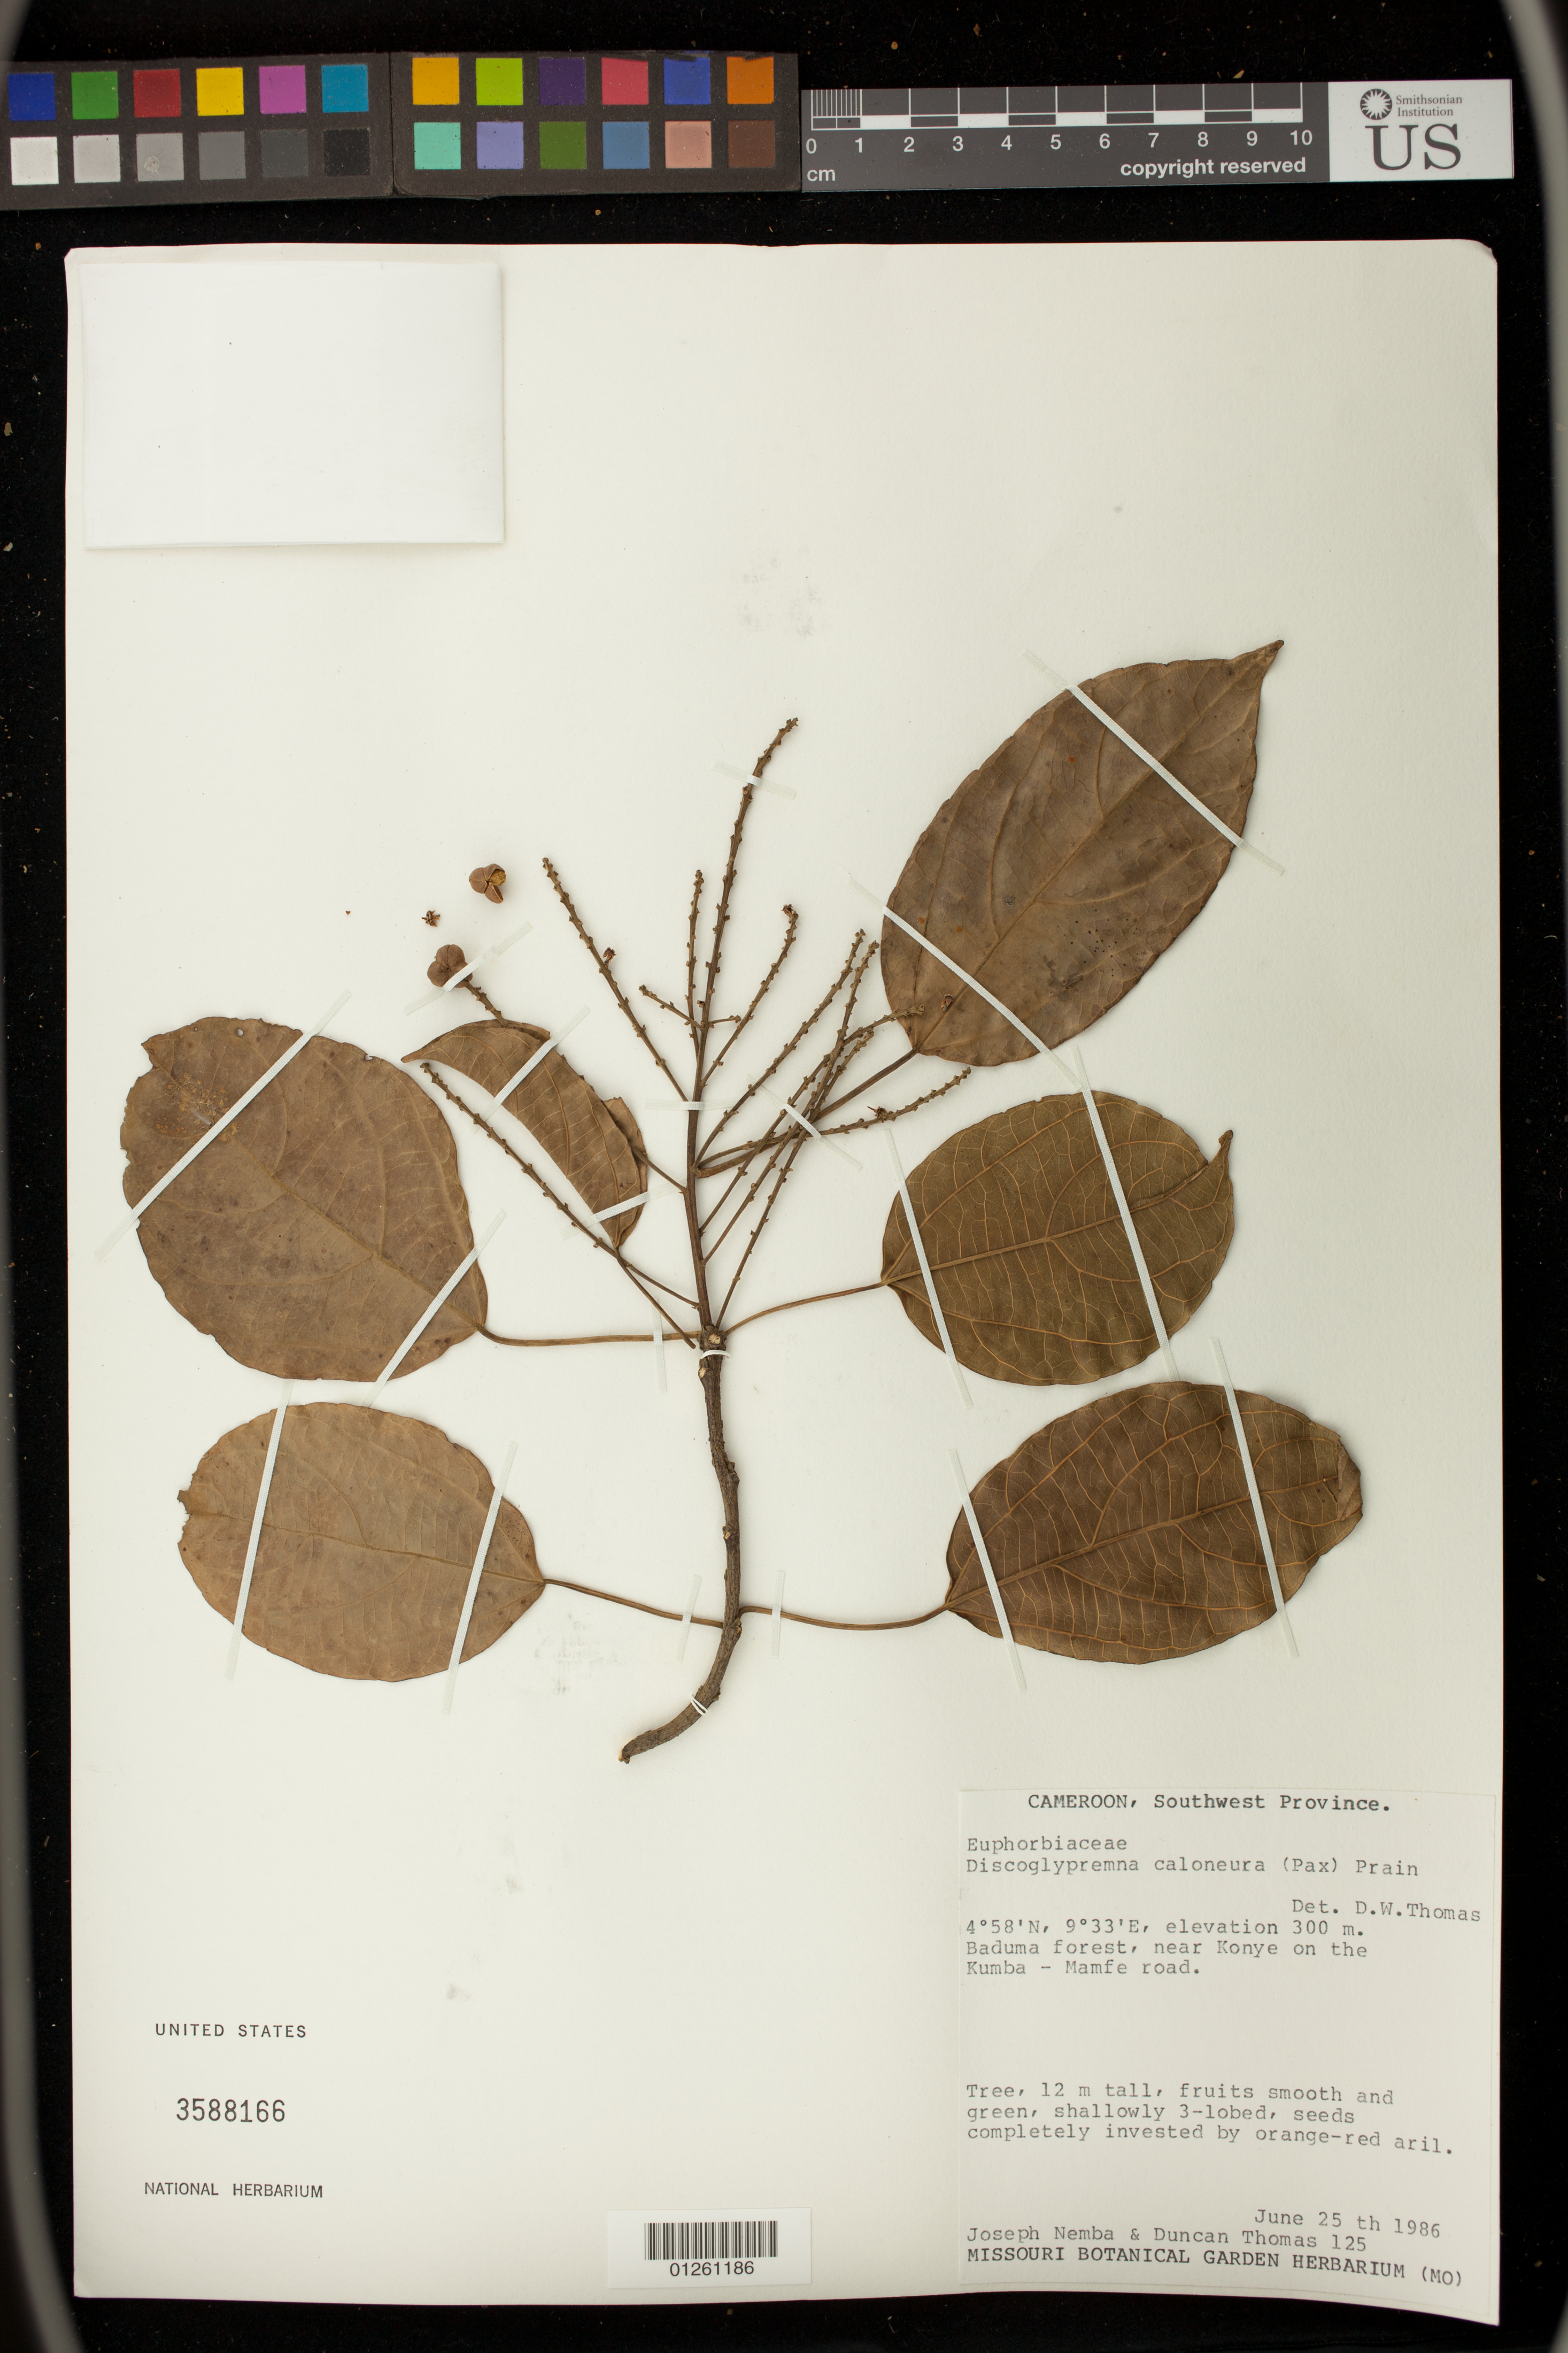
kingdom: Plantae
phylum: Tracheophyta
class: Magnoliopsida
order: Malpighiales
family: Euphorbiaceae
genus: Discoglypremna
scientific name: Discoglypremna caloneura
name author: (Pax) Prain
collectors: J. Nemba & D. W. Thomas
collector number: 125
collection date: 1986-06-25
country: Cameroon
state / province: Sud-Ouest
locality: Baduma forest, near Konye on the Kumba - Mamfe road.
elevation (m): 300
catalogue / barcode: US 3588166